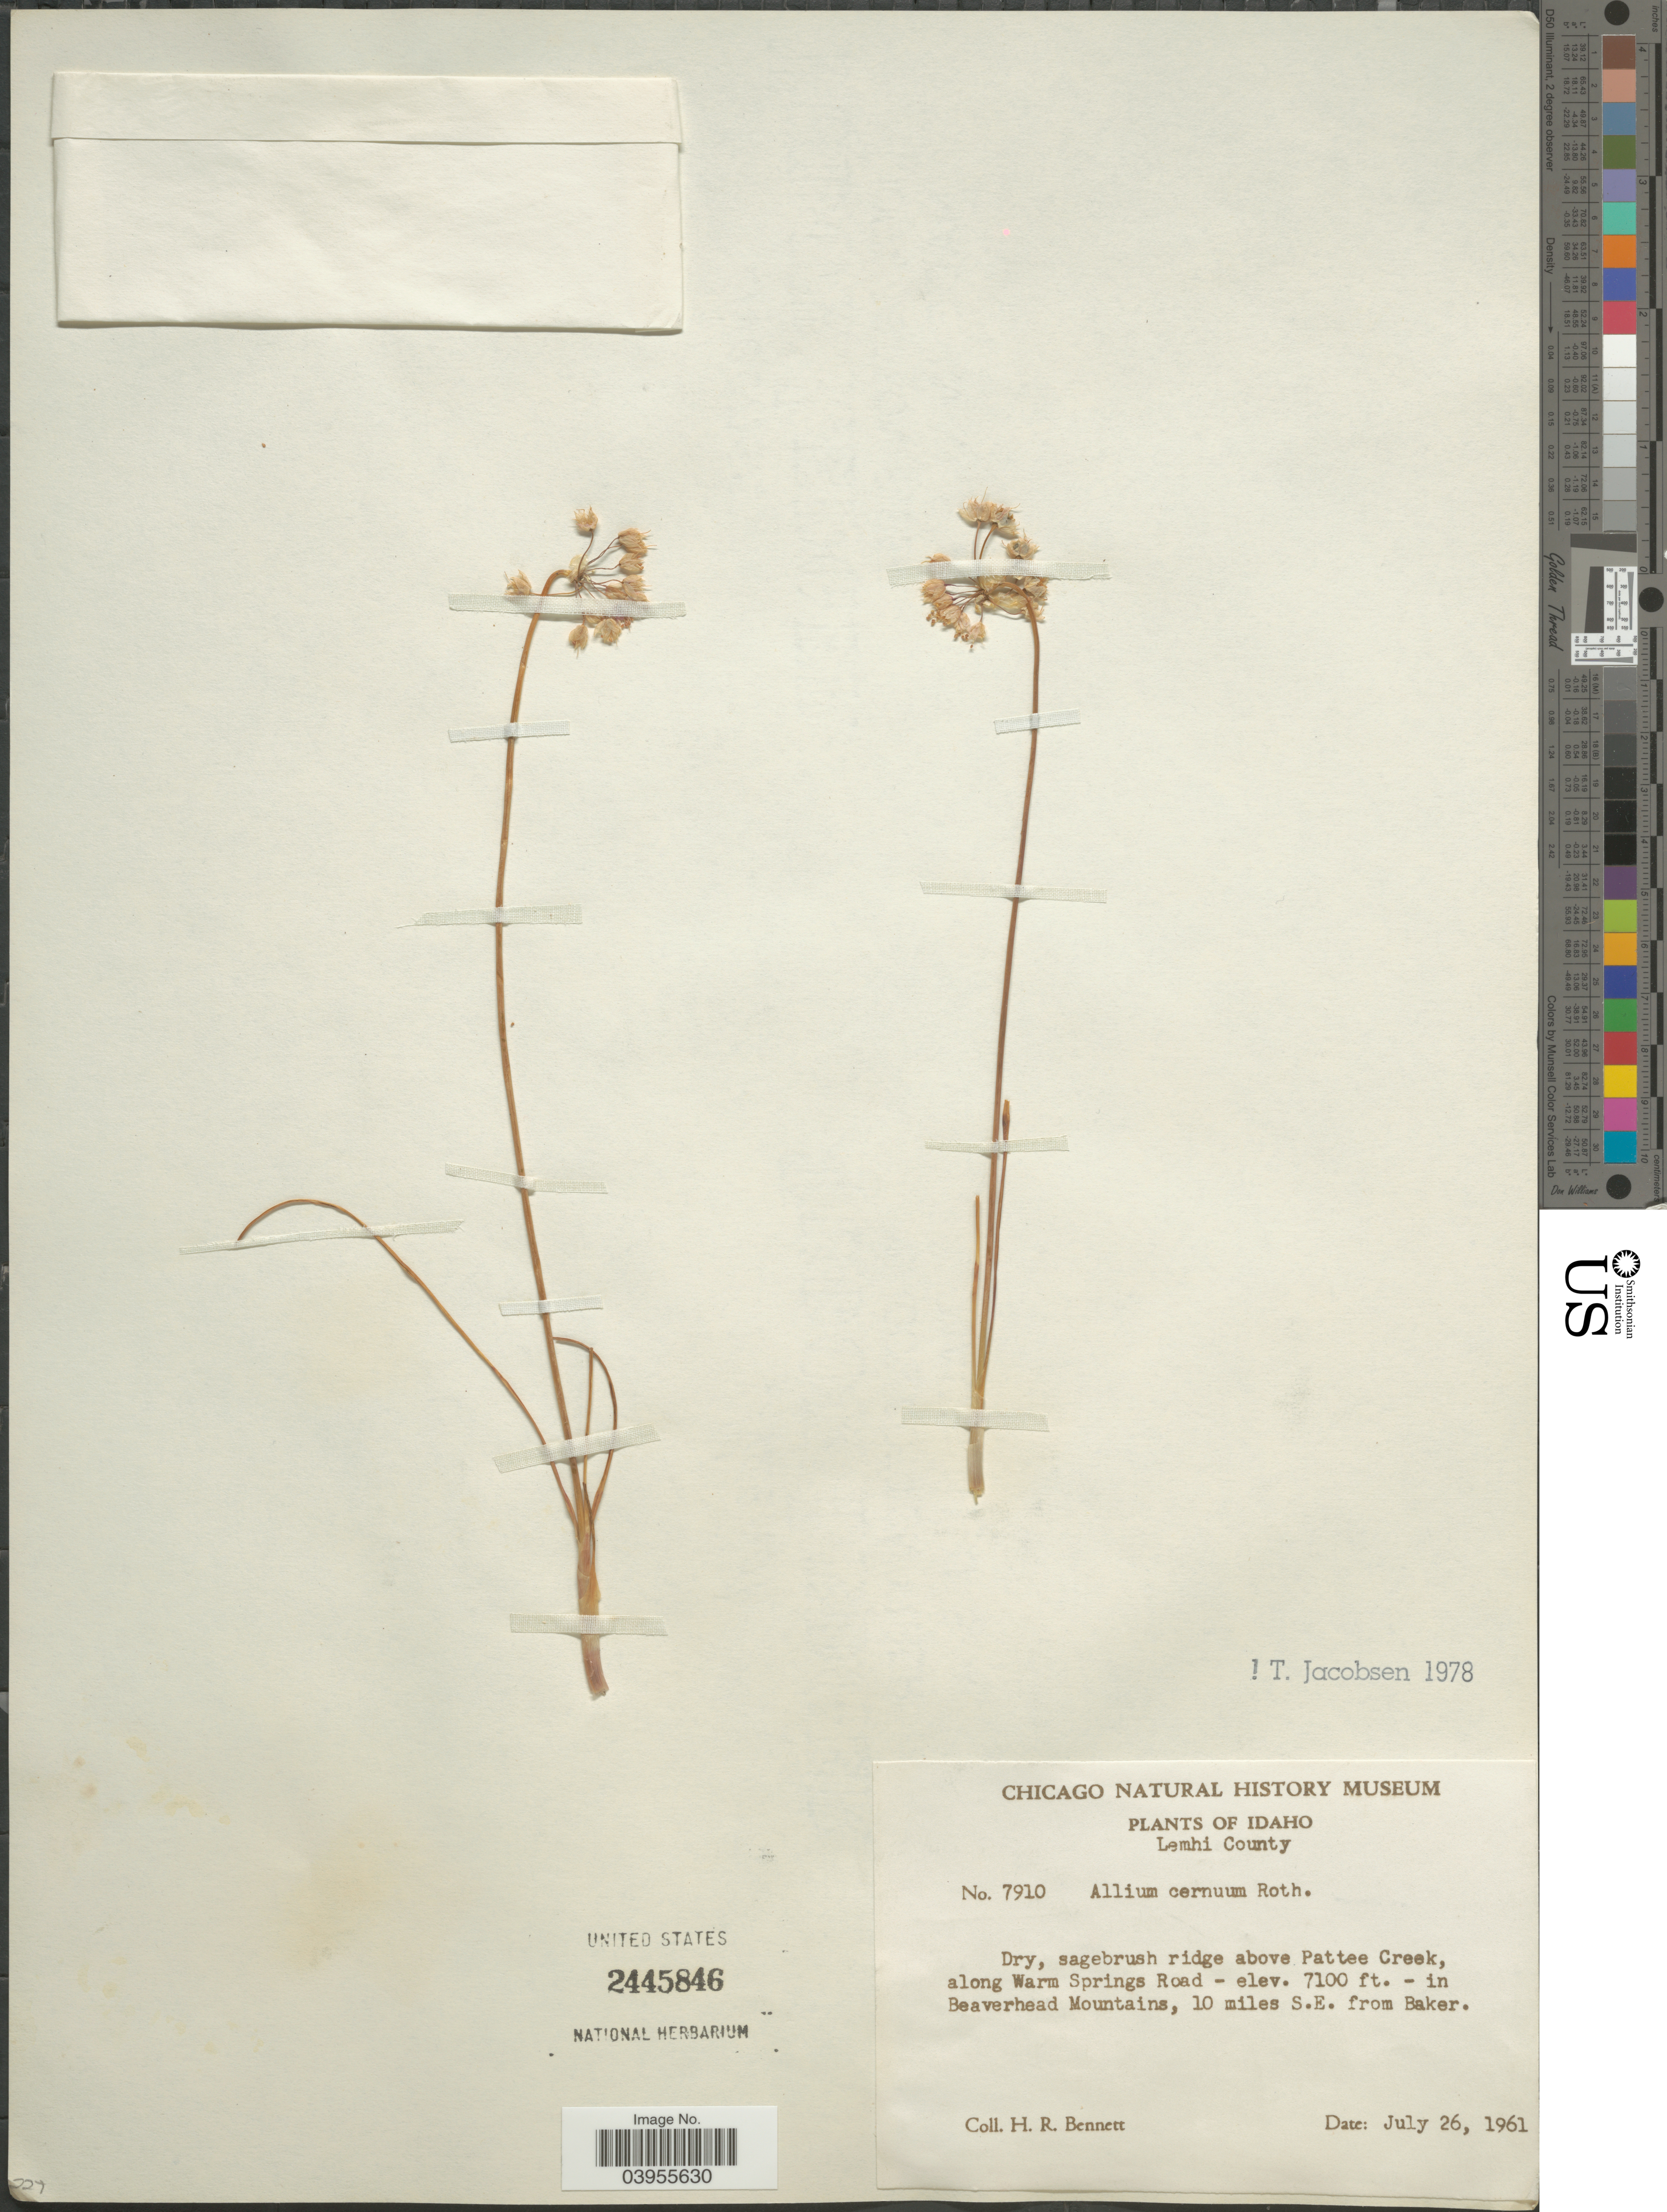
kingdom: Plantae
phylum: Tracheophyta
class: Liliopsida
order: Asparagales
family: Amaryllidaceae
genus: Allium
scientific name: Allium cernuum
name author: Roth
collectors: H. R. Bennett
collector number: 7910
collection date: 1961-07-26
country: United States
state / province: Idaho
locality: Lemhi County. Dry, sagebrush ridge above Pattee Creek, along Warm Springs Road in Beaverhead Mountains, 10 miles S.E. from Baker.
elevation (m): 2164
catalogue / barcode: US 2445846